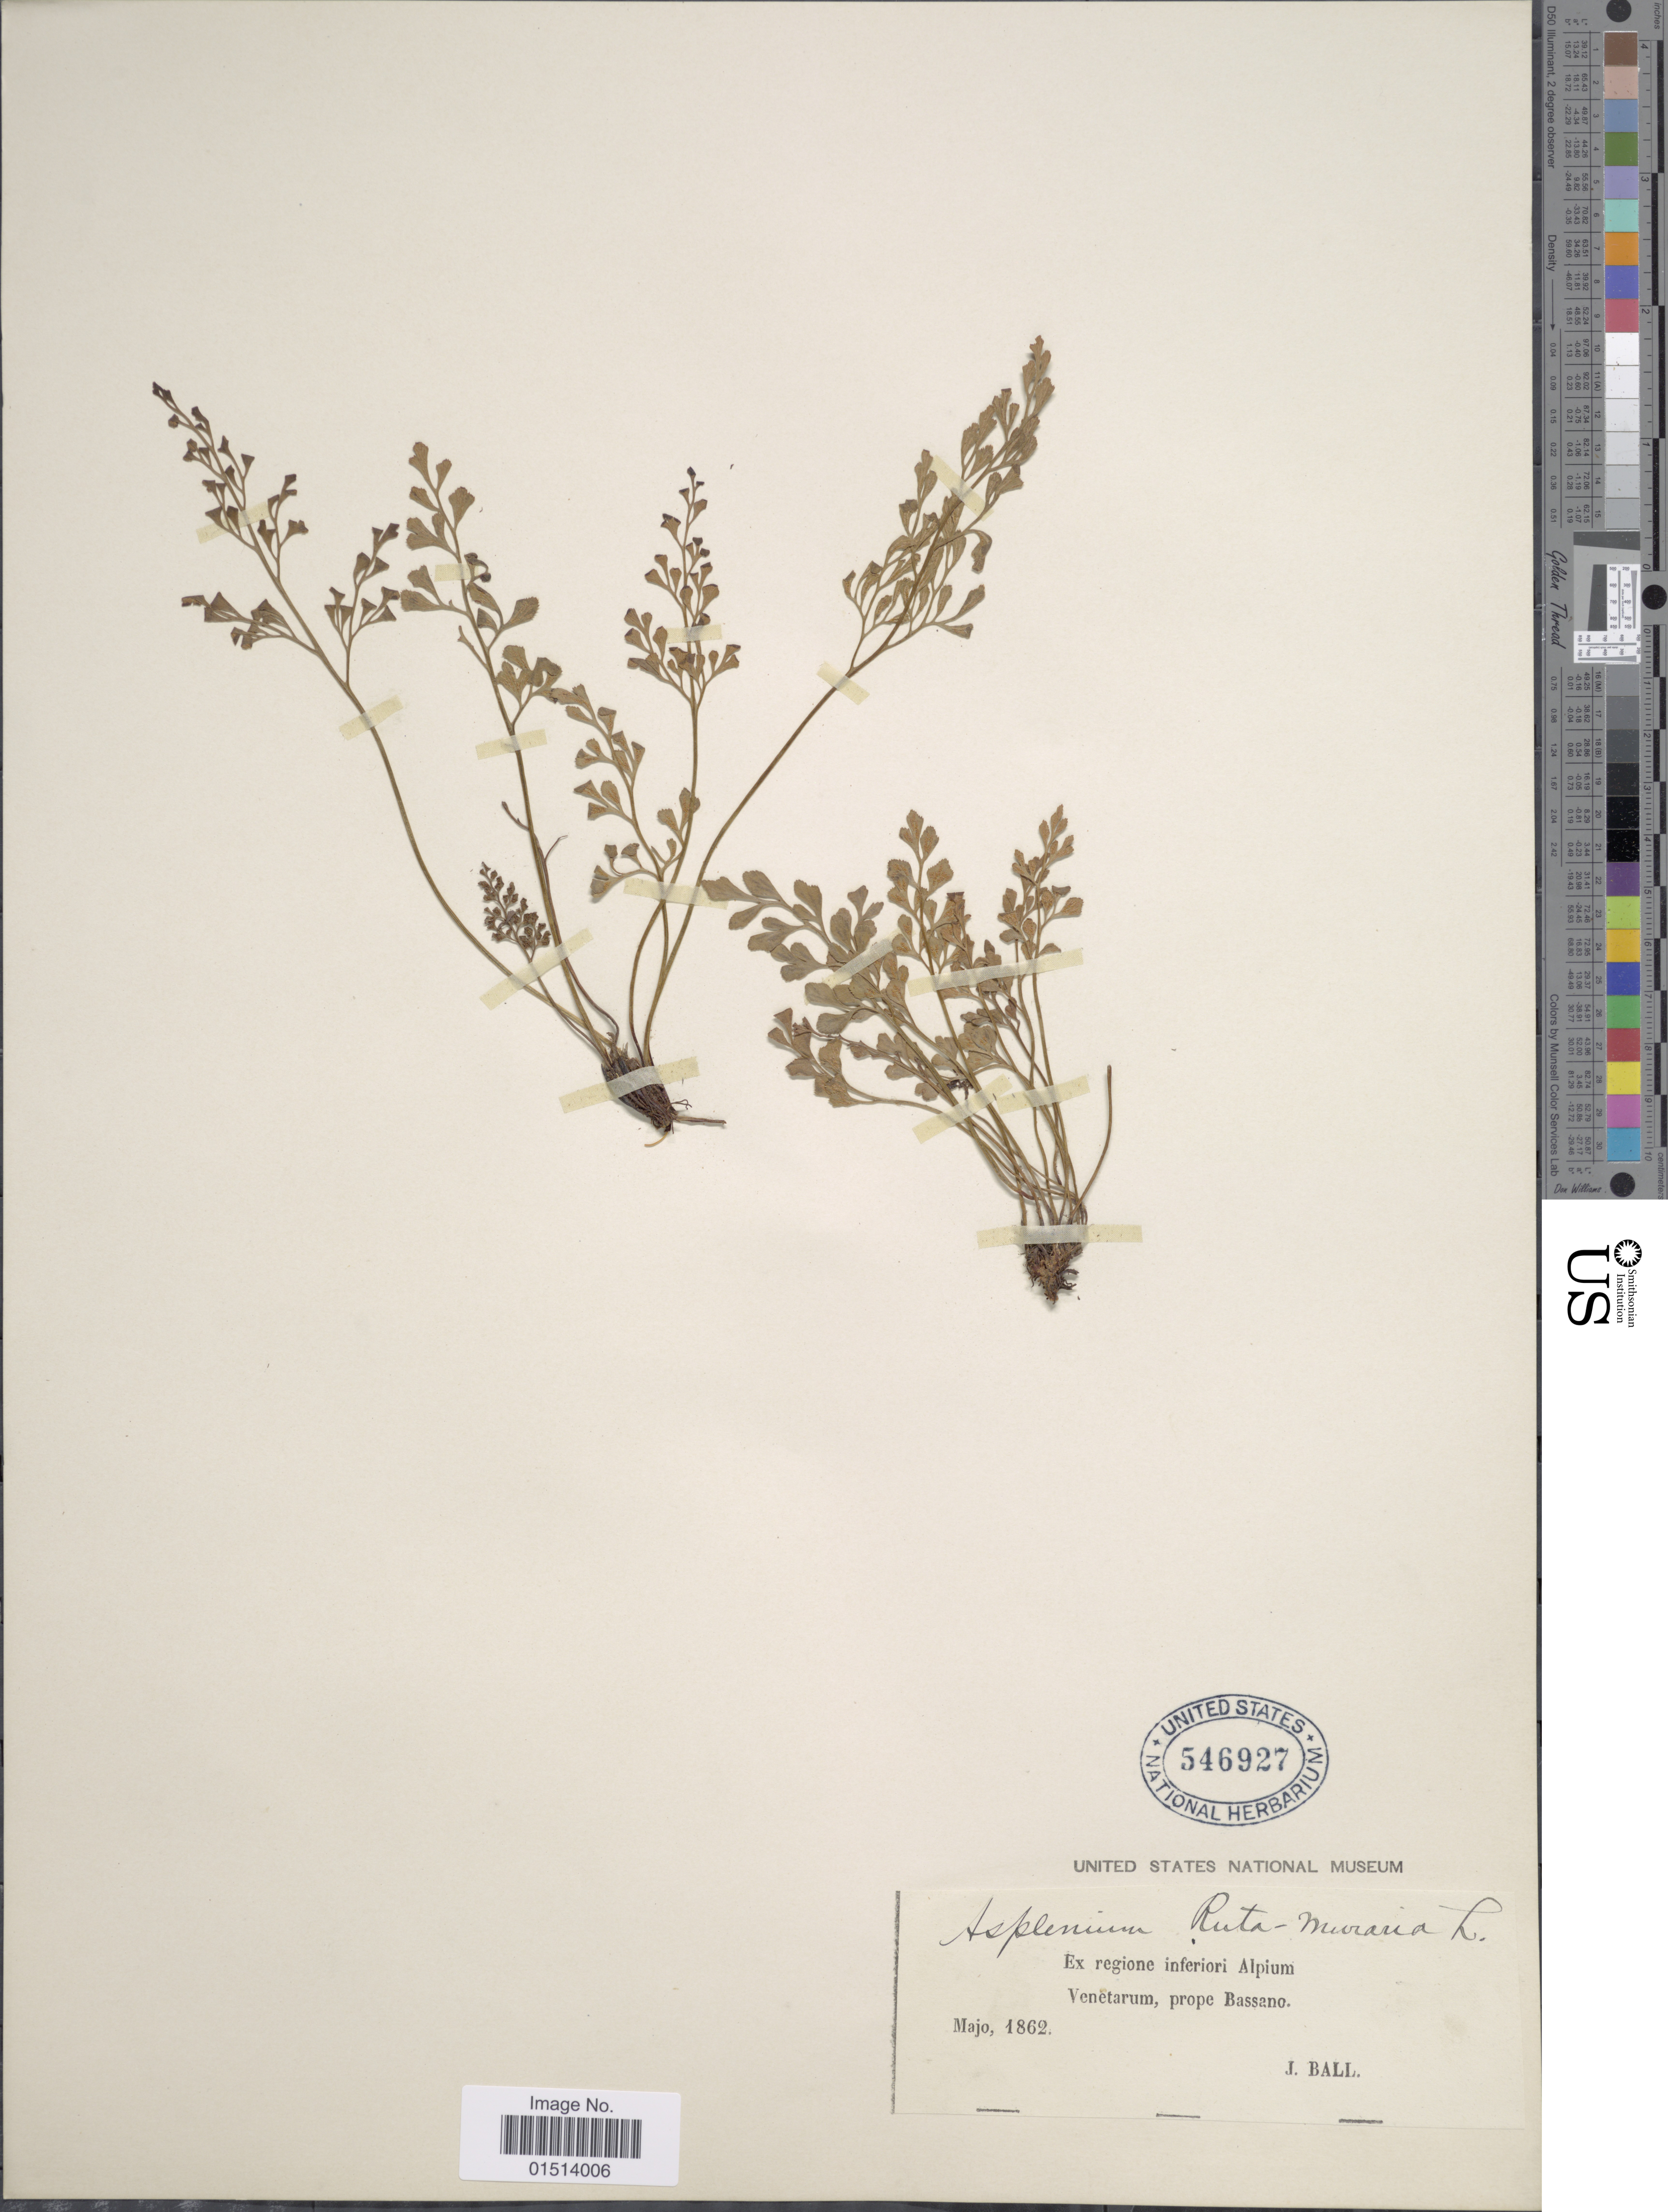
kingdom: Plantae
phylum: Tracheophyta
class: Polypodiopsida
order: Polypodiales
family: Aspleniaceae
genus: Asplenium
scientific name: Asplenium ruta-muraria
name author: L.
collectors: J. Ball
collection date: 1862-05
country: Italy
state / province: Veneto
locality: Inferiori Alpium, Venetarum, prope Basano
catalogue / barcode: US 546927